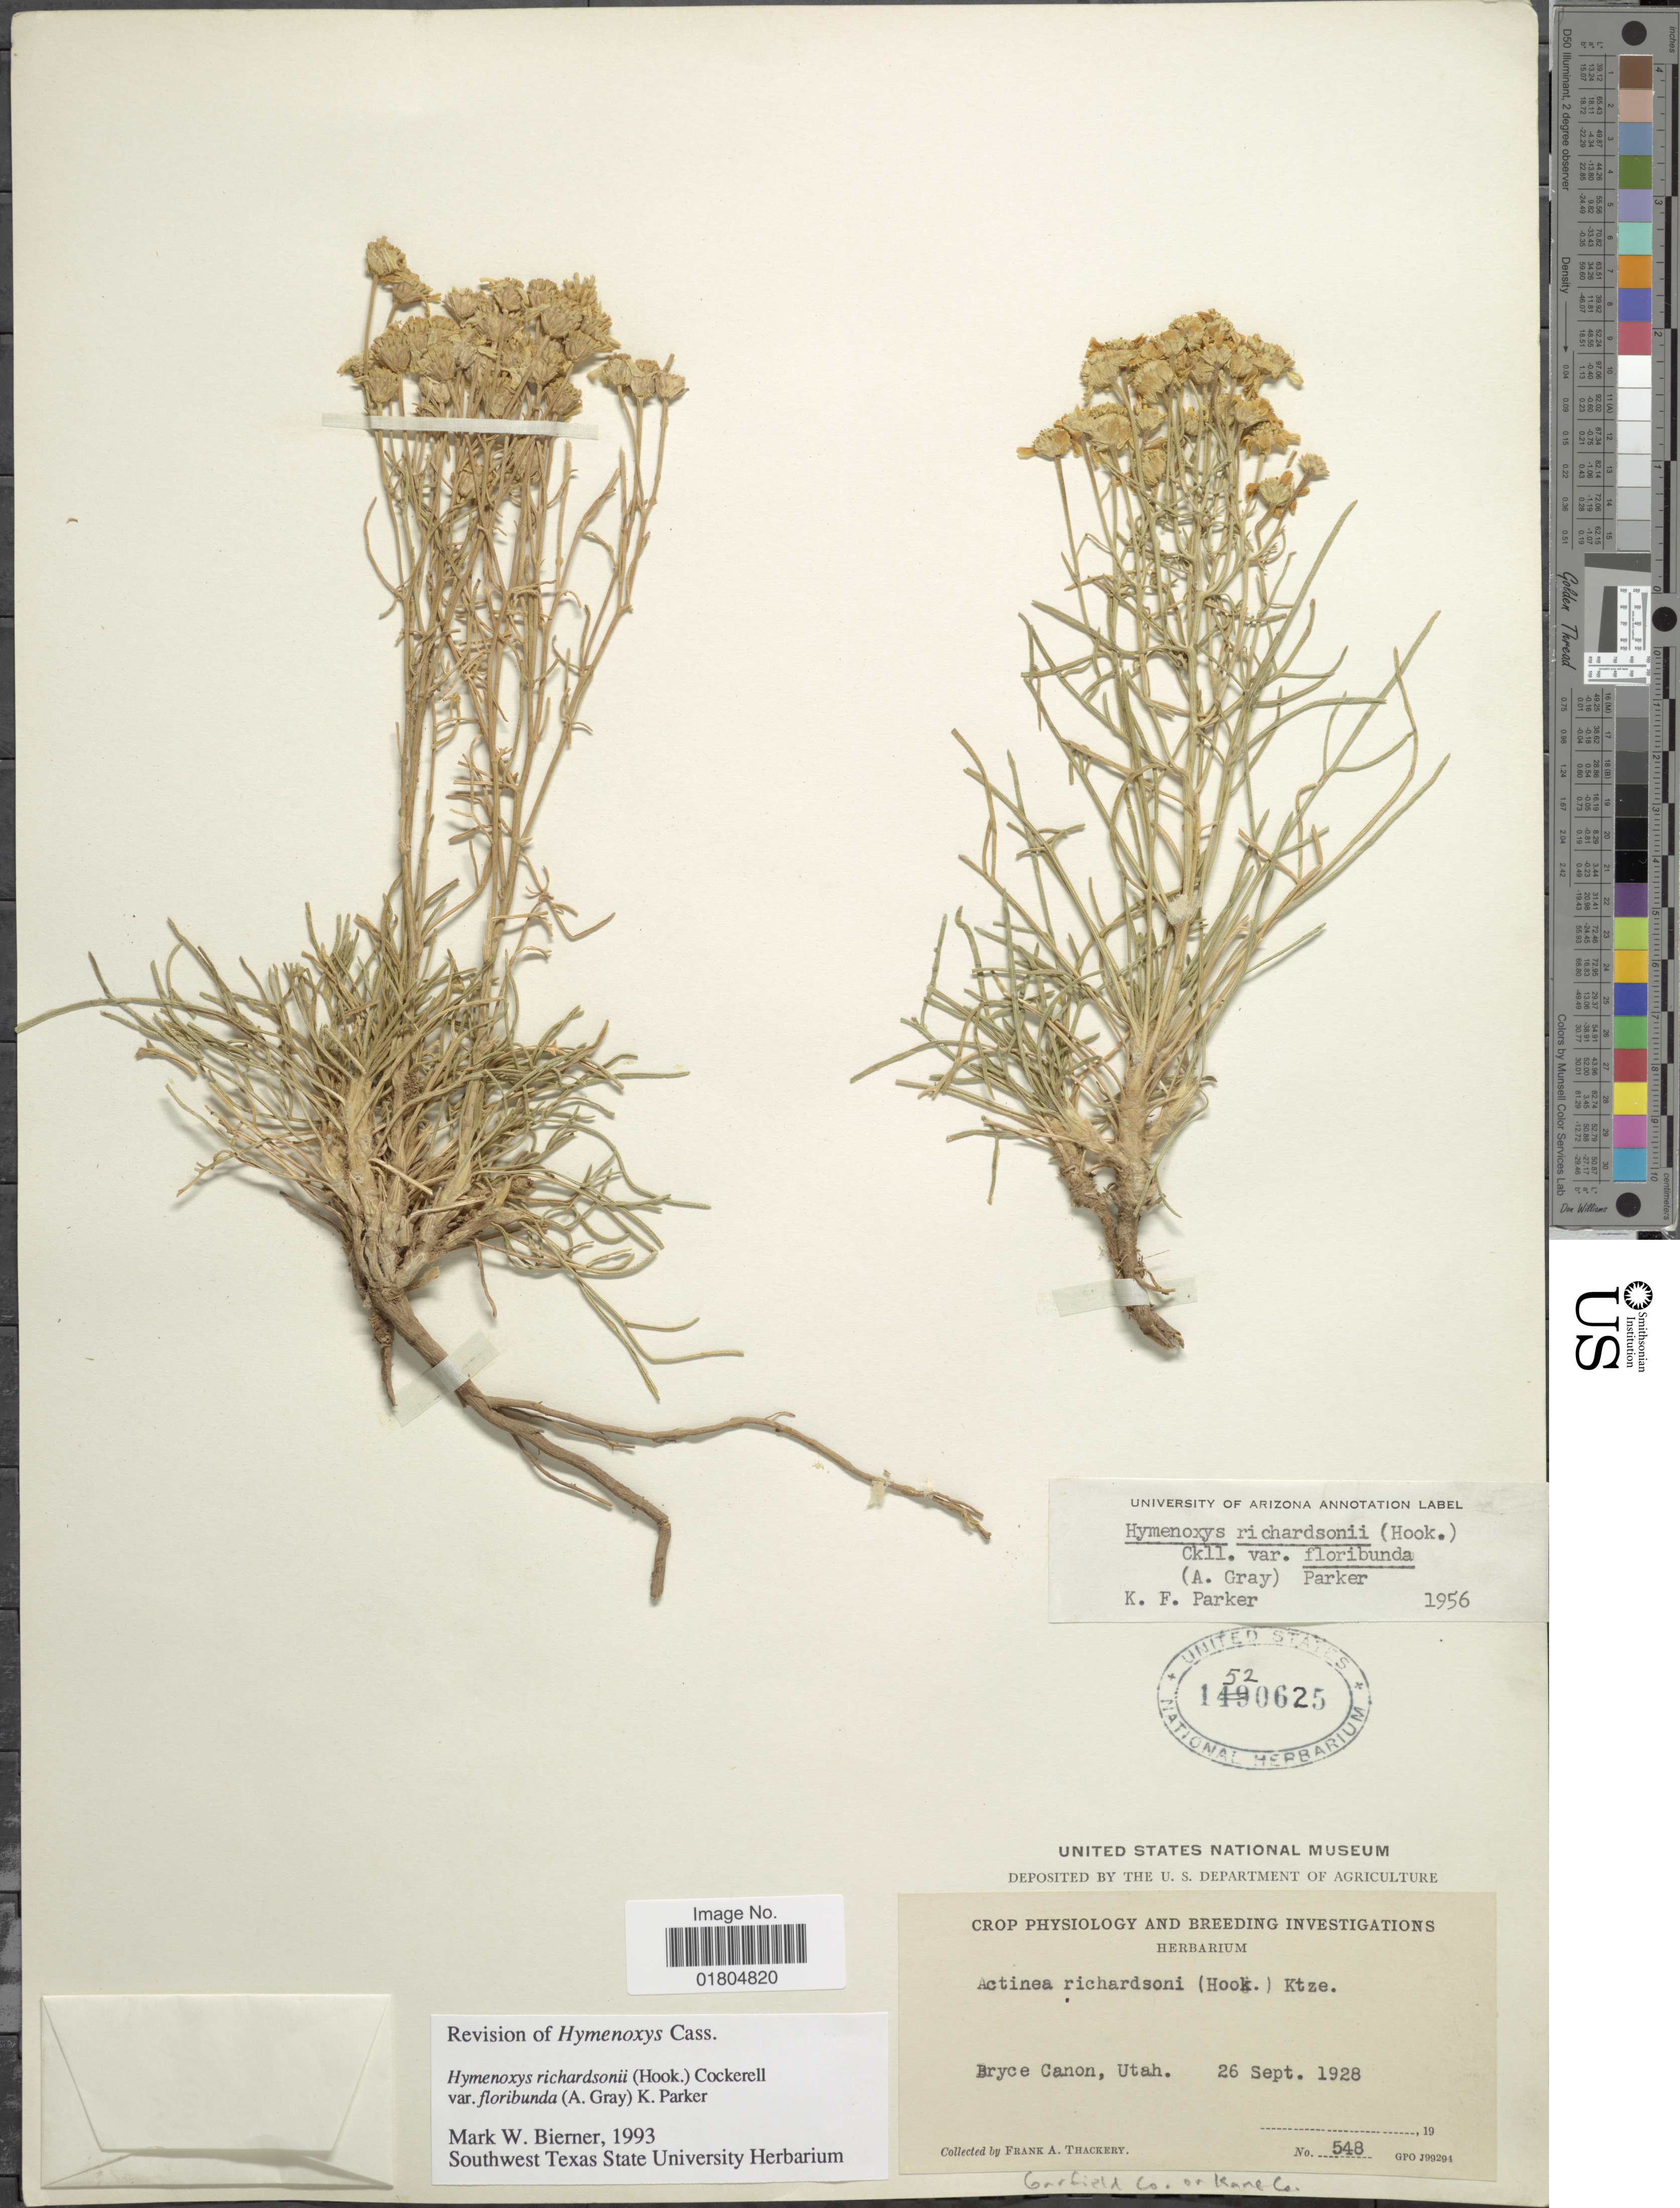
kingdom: Plantae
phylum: Tracheophyta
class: Magnoliopsida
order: Asterales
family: Asteraceae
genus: Hymenoxys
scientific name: Hymenoxys richardsonii var. floribunda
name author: (A. Gray) K.F. Parker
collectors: F. Thackery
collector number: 548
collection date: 1928-09-26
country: United States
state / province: Utah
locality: Bryce Canon. Garfield Co. or Kane Co.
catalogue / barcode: US 1520625